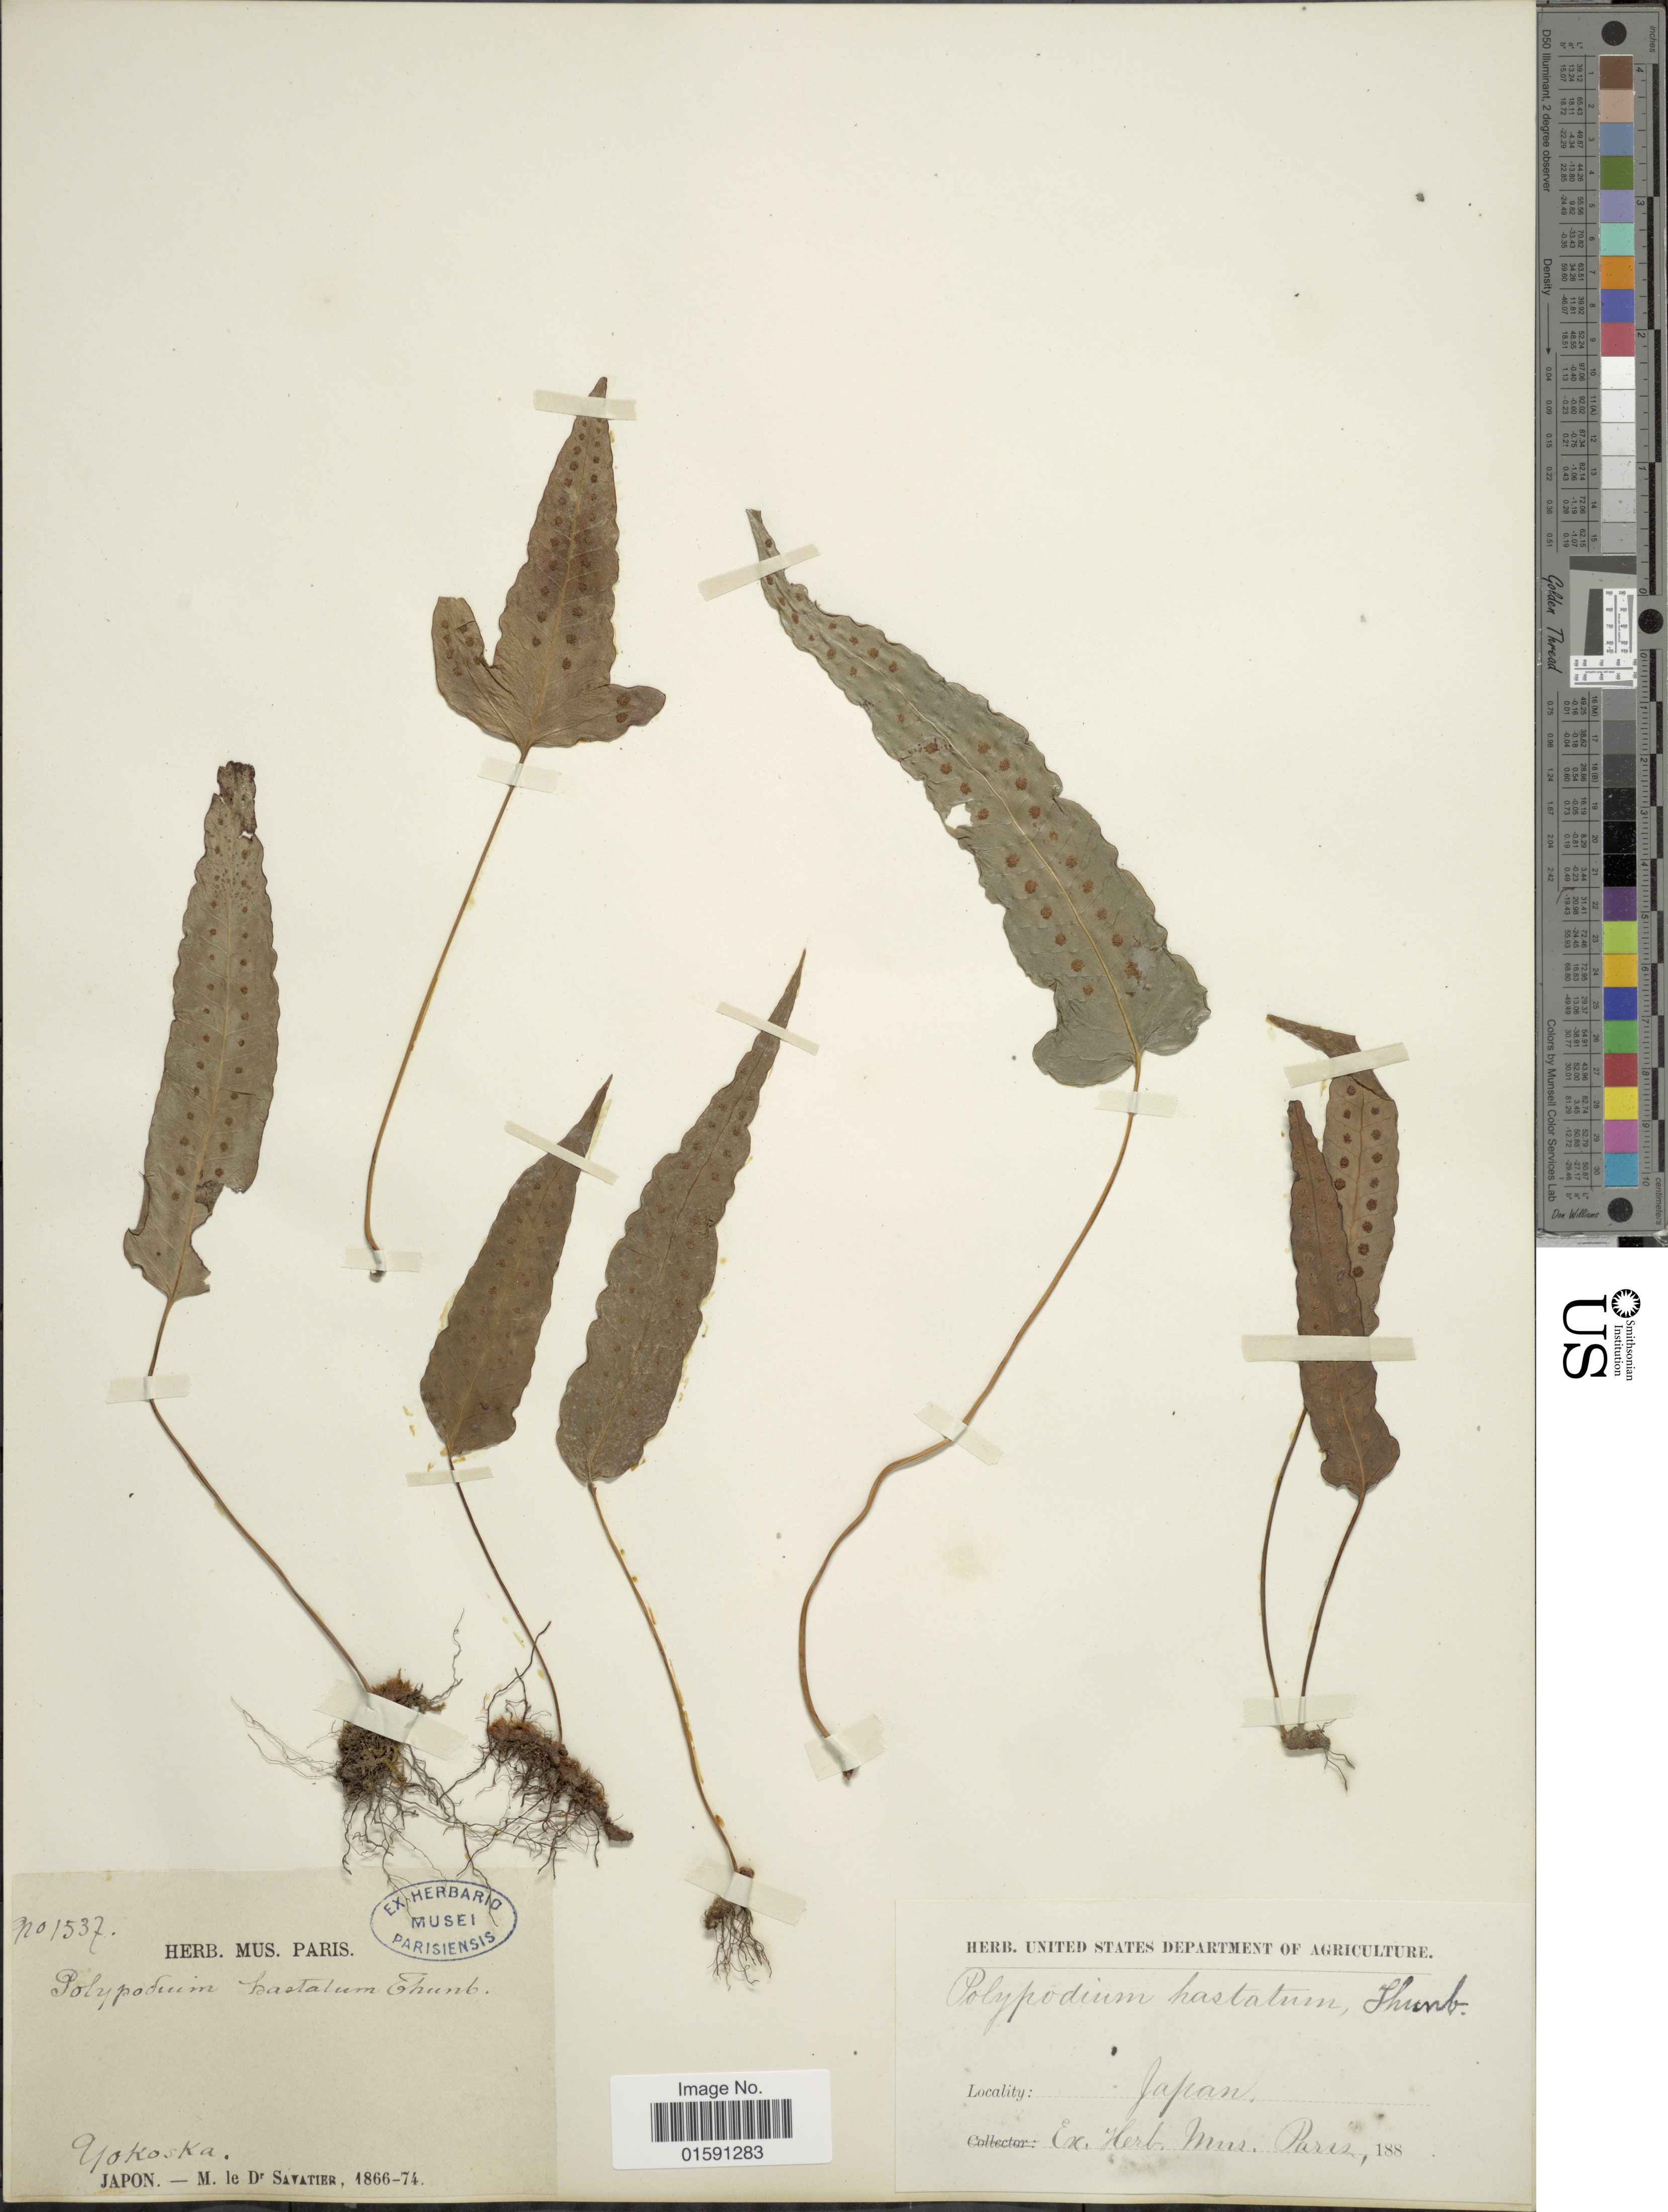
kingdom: Plantae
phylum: Tracheophyta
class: Polypodiopsida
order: Polypodiales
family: Polypodiaceae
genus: Selliguea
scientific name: Selliguea hastata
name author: (Thunb.) Fraser-Jenk.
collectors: M. Savatier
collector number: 1537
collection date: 1866/1874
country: Japan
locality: Yokoska